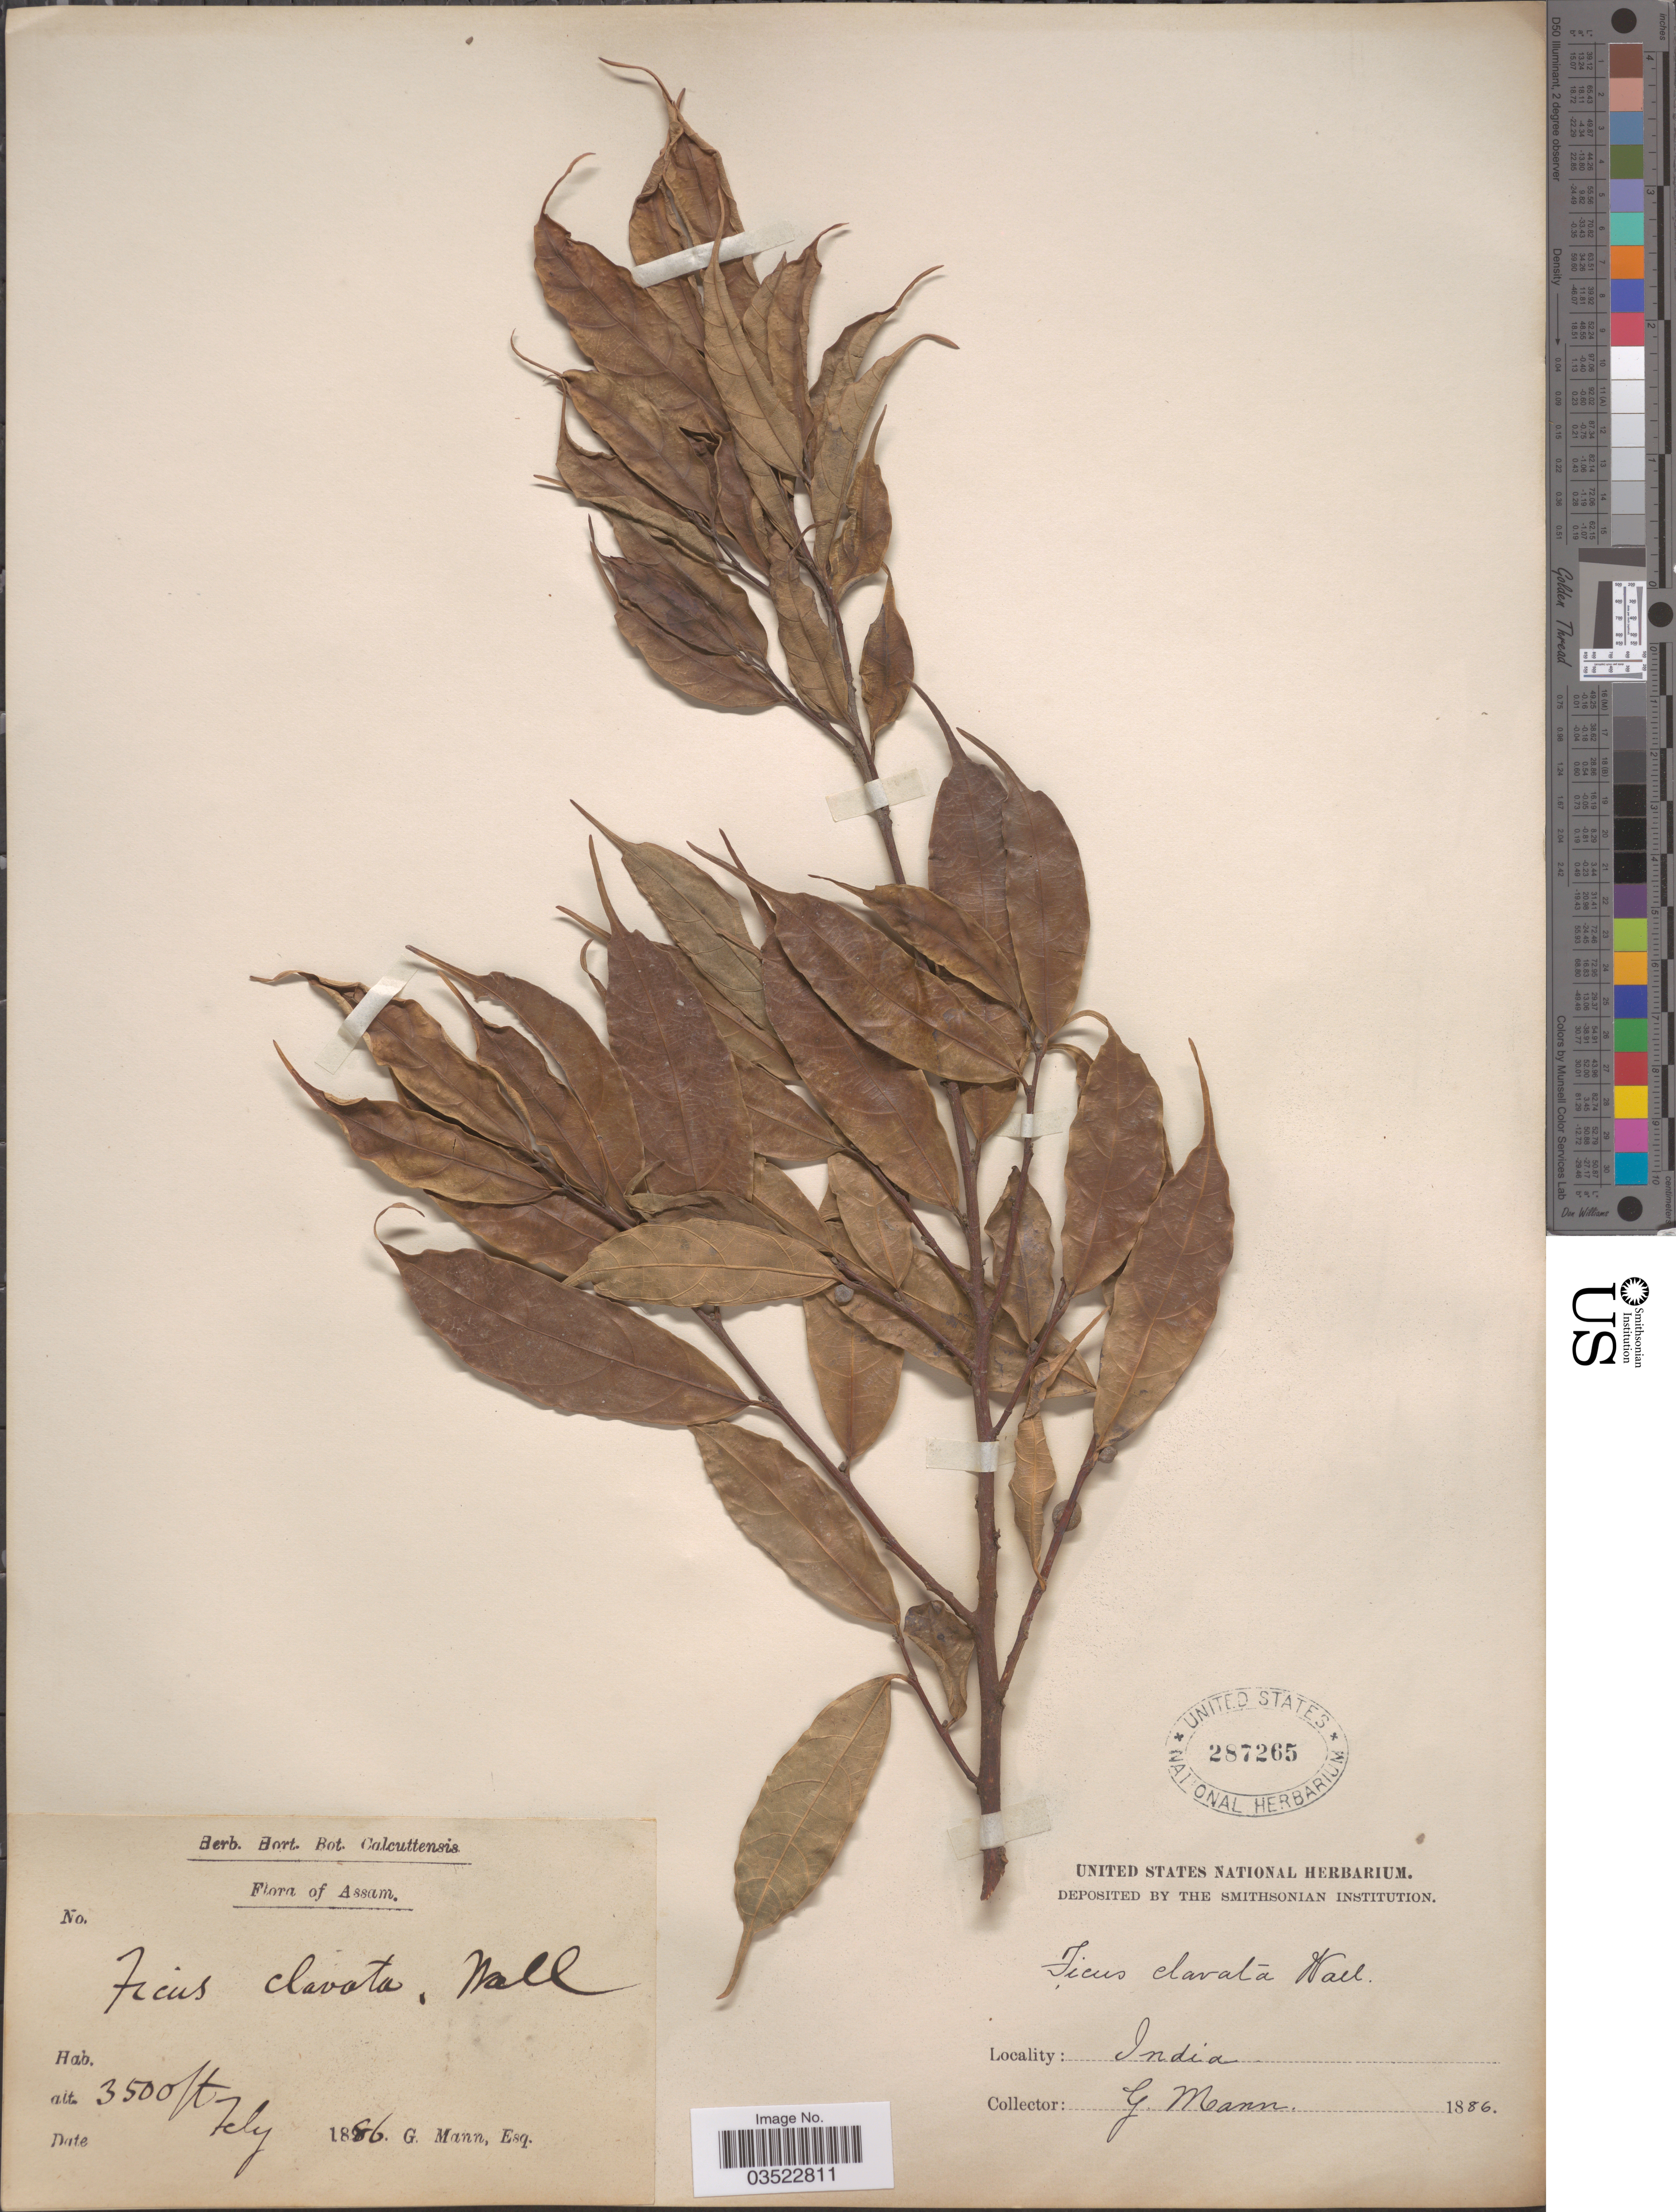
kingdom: Plantae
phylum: Tracheophyta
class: Magnoliopsida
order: Rosales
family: Moraceae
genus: Ficus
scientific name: Ficus subincisa var. subincisa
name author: Buch.-Ham. ex Sm.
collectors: G. Mann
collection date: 1886-07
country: India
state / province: Assam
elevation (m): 1067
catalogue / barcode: US 287265